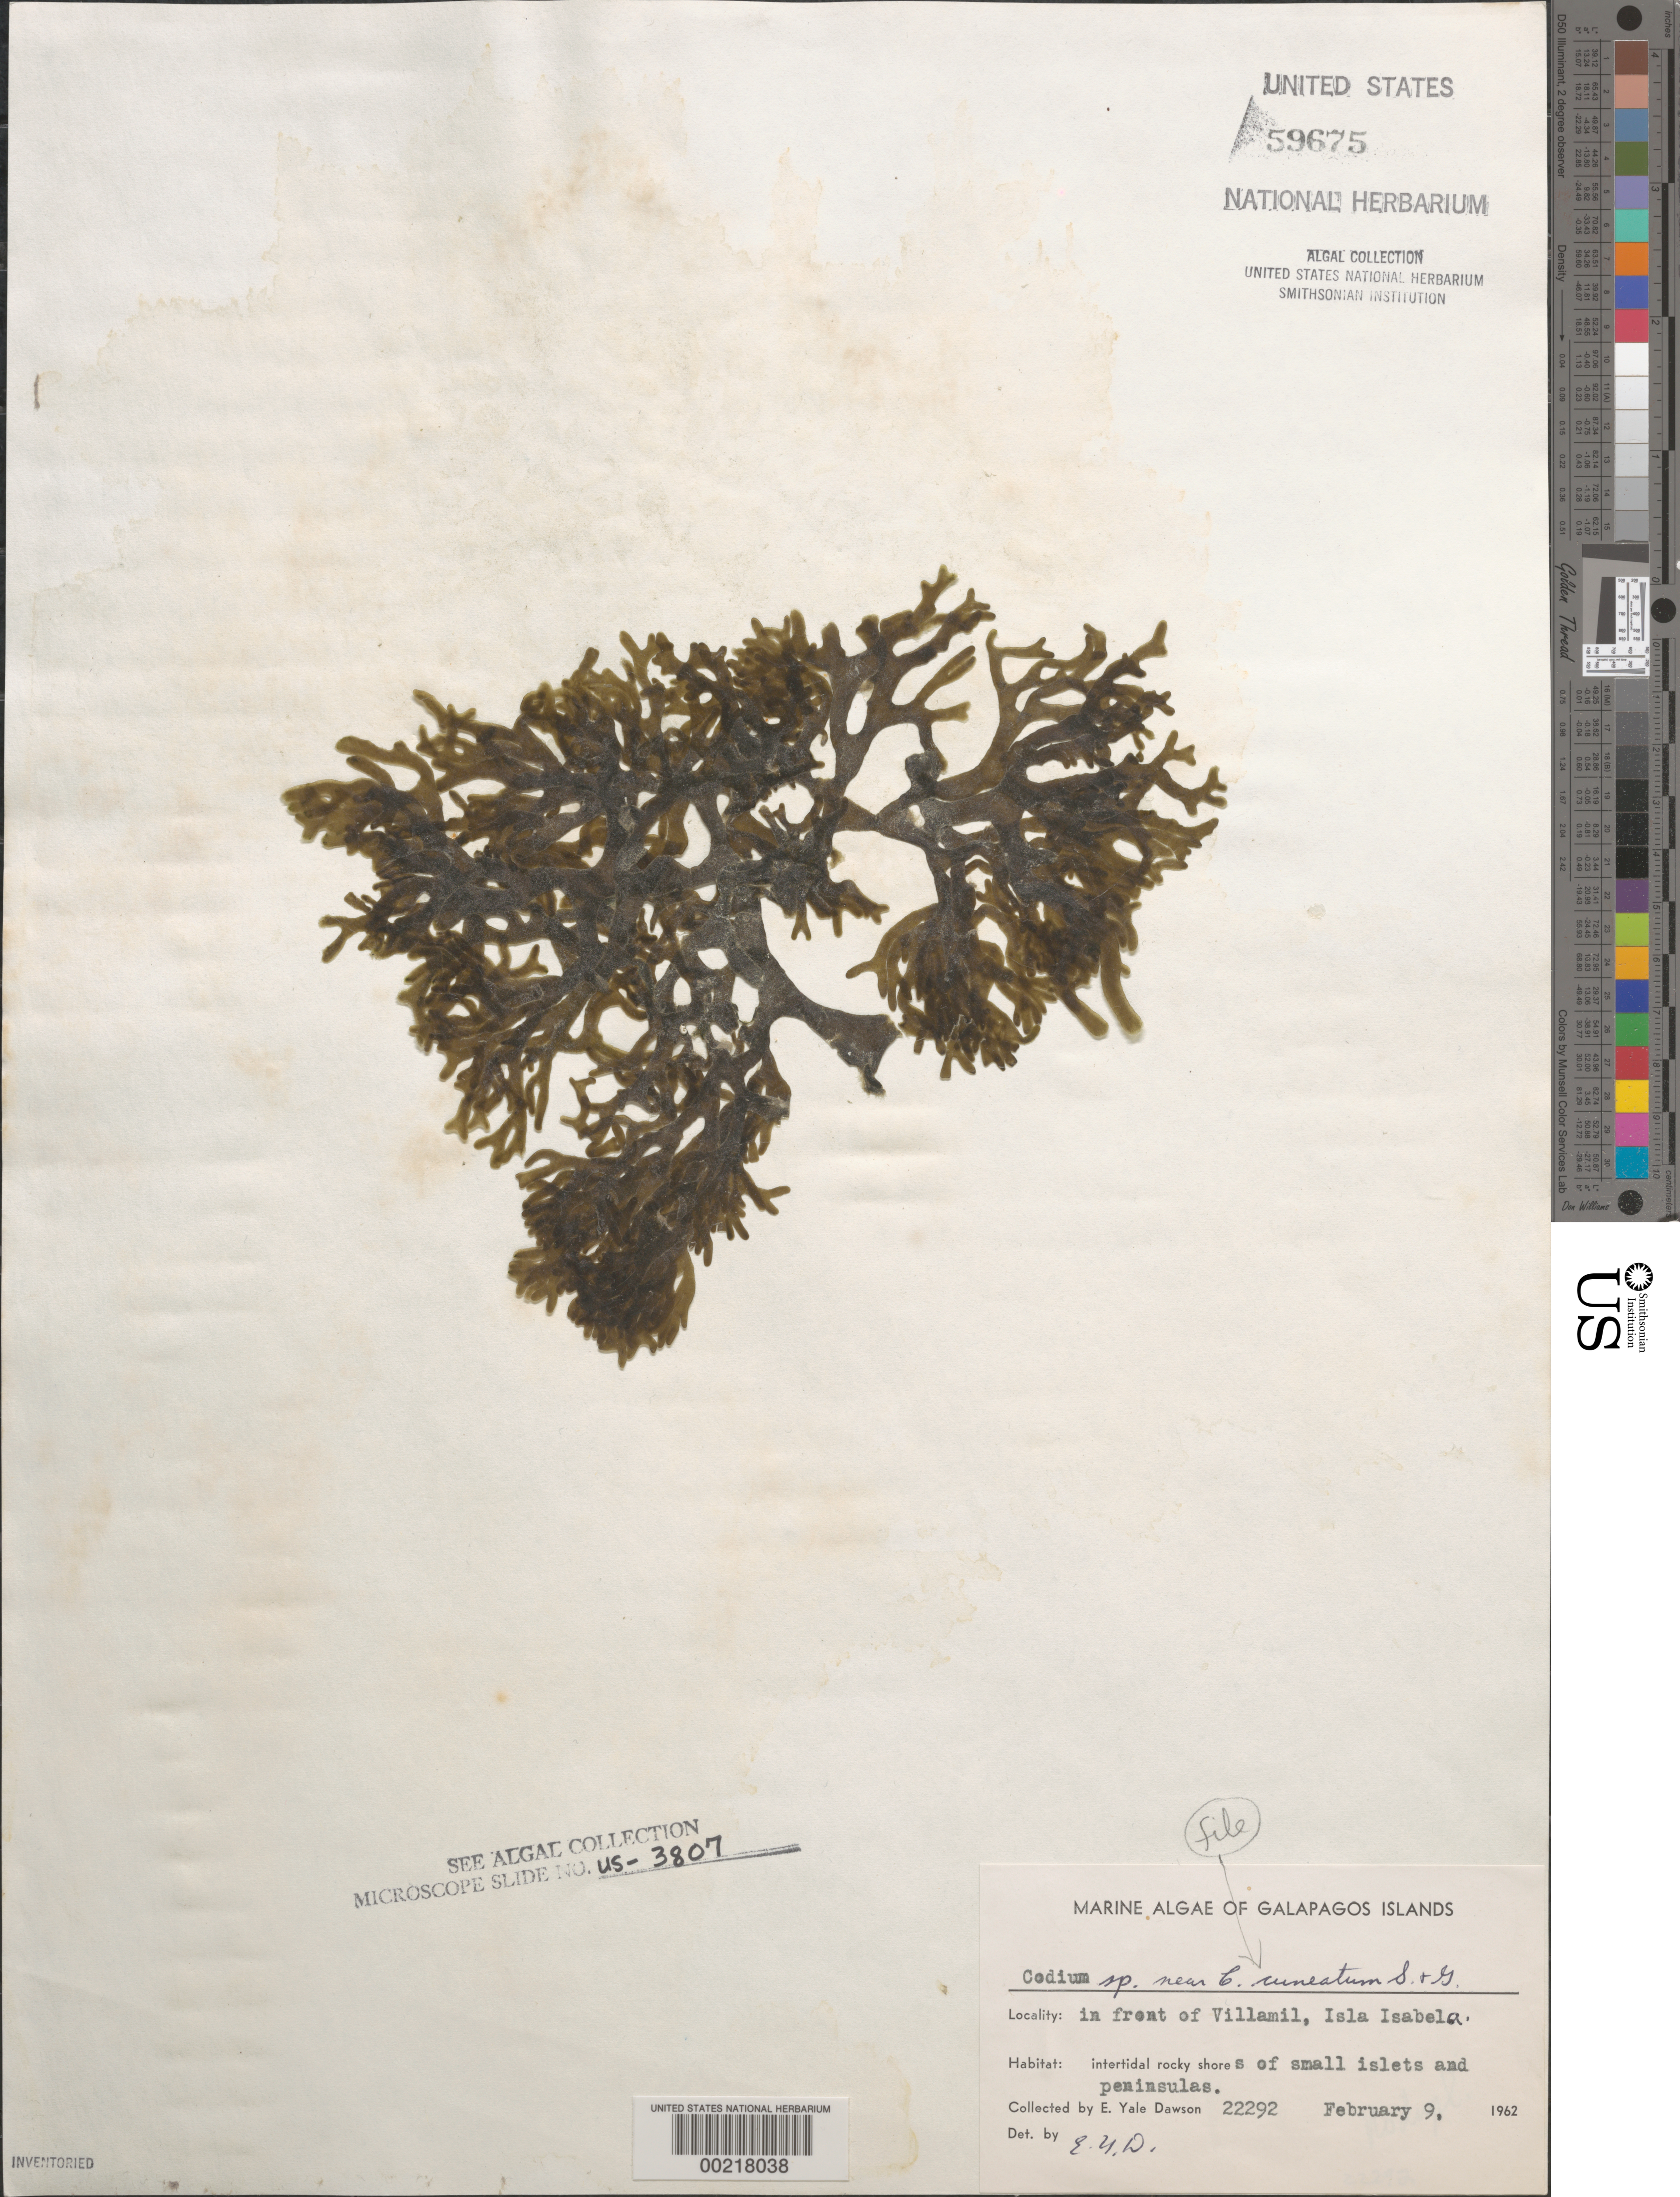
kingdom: Plantae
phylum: Chlorophyta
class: Ulvophyceae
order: Bryopsidales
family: Codiaceae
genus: Codium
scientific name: Codium simulans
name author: Setch. & N.L. Gardner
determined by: Algae name updating Project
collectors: E. Y. Dawson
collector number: EYD 22292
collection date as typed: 09 Feb 1962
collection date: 1962-02-09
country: Ecuador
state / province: Colón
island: Isabela [Albemarle]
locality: Villamil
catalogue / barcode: US 59675